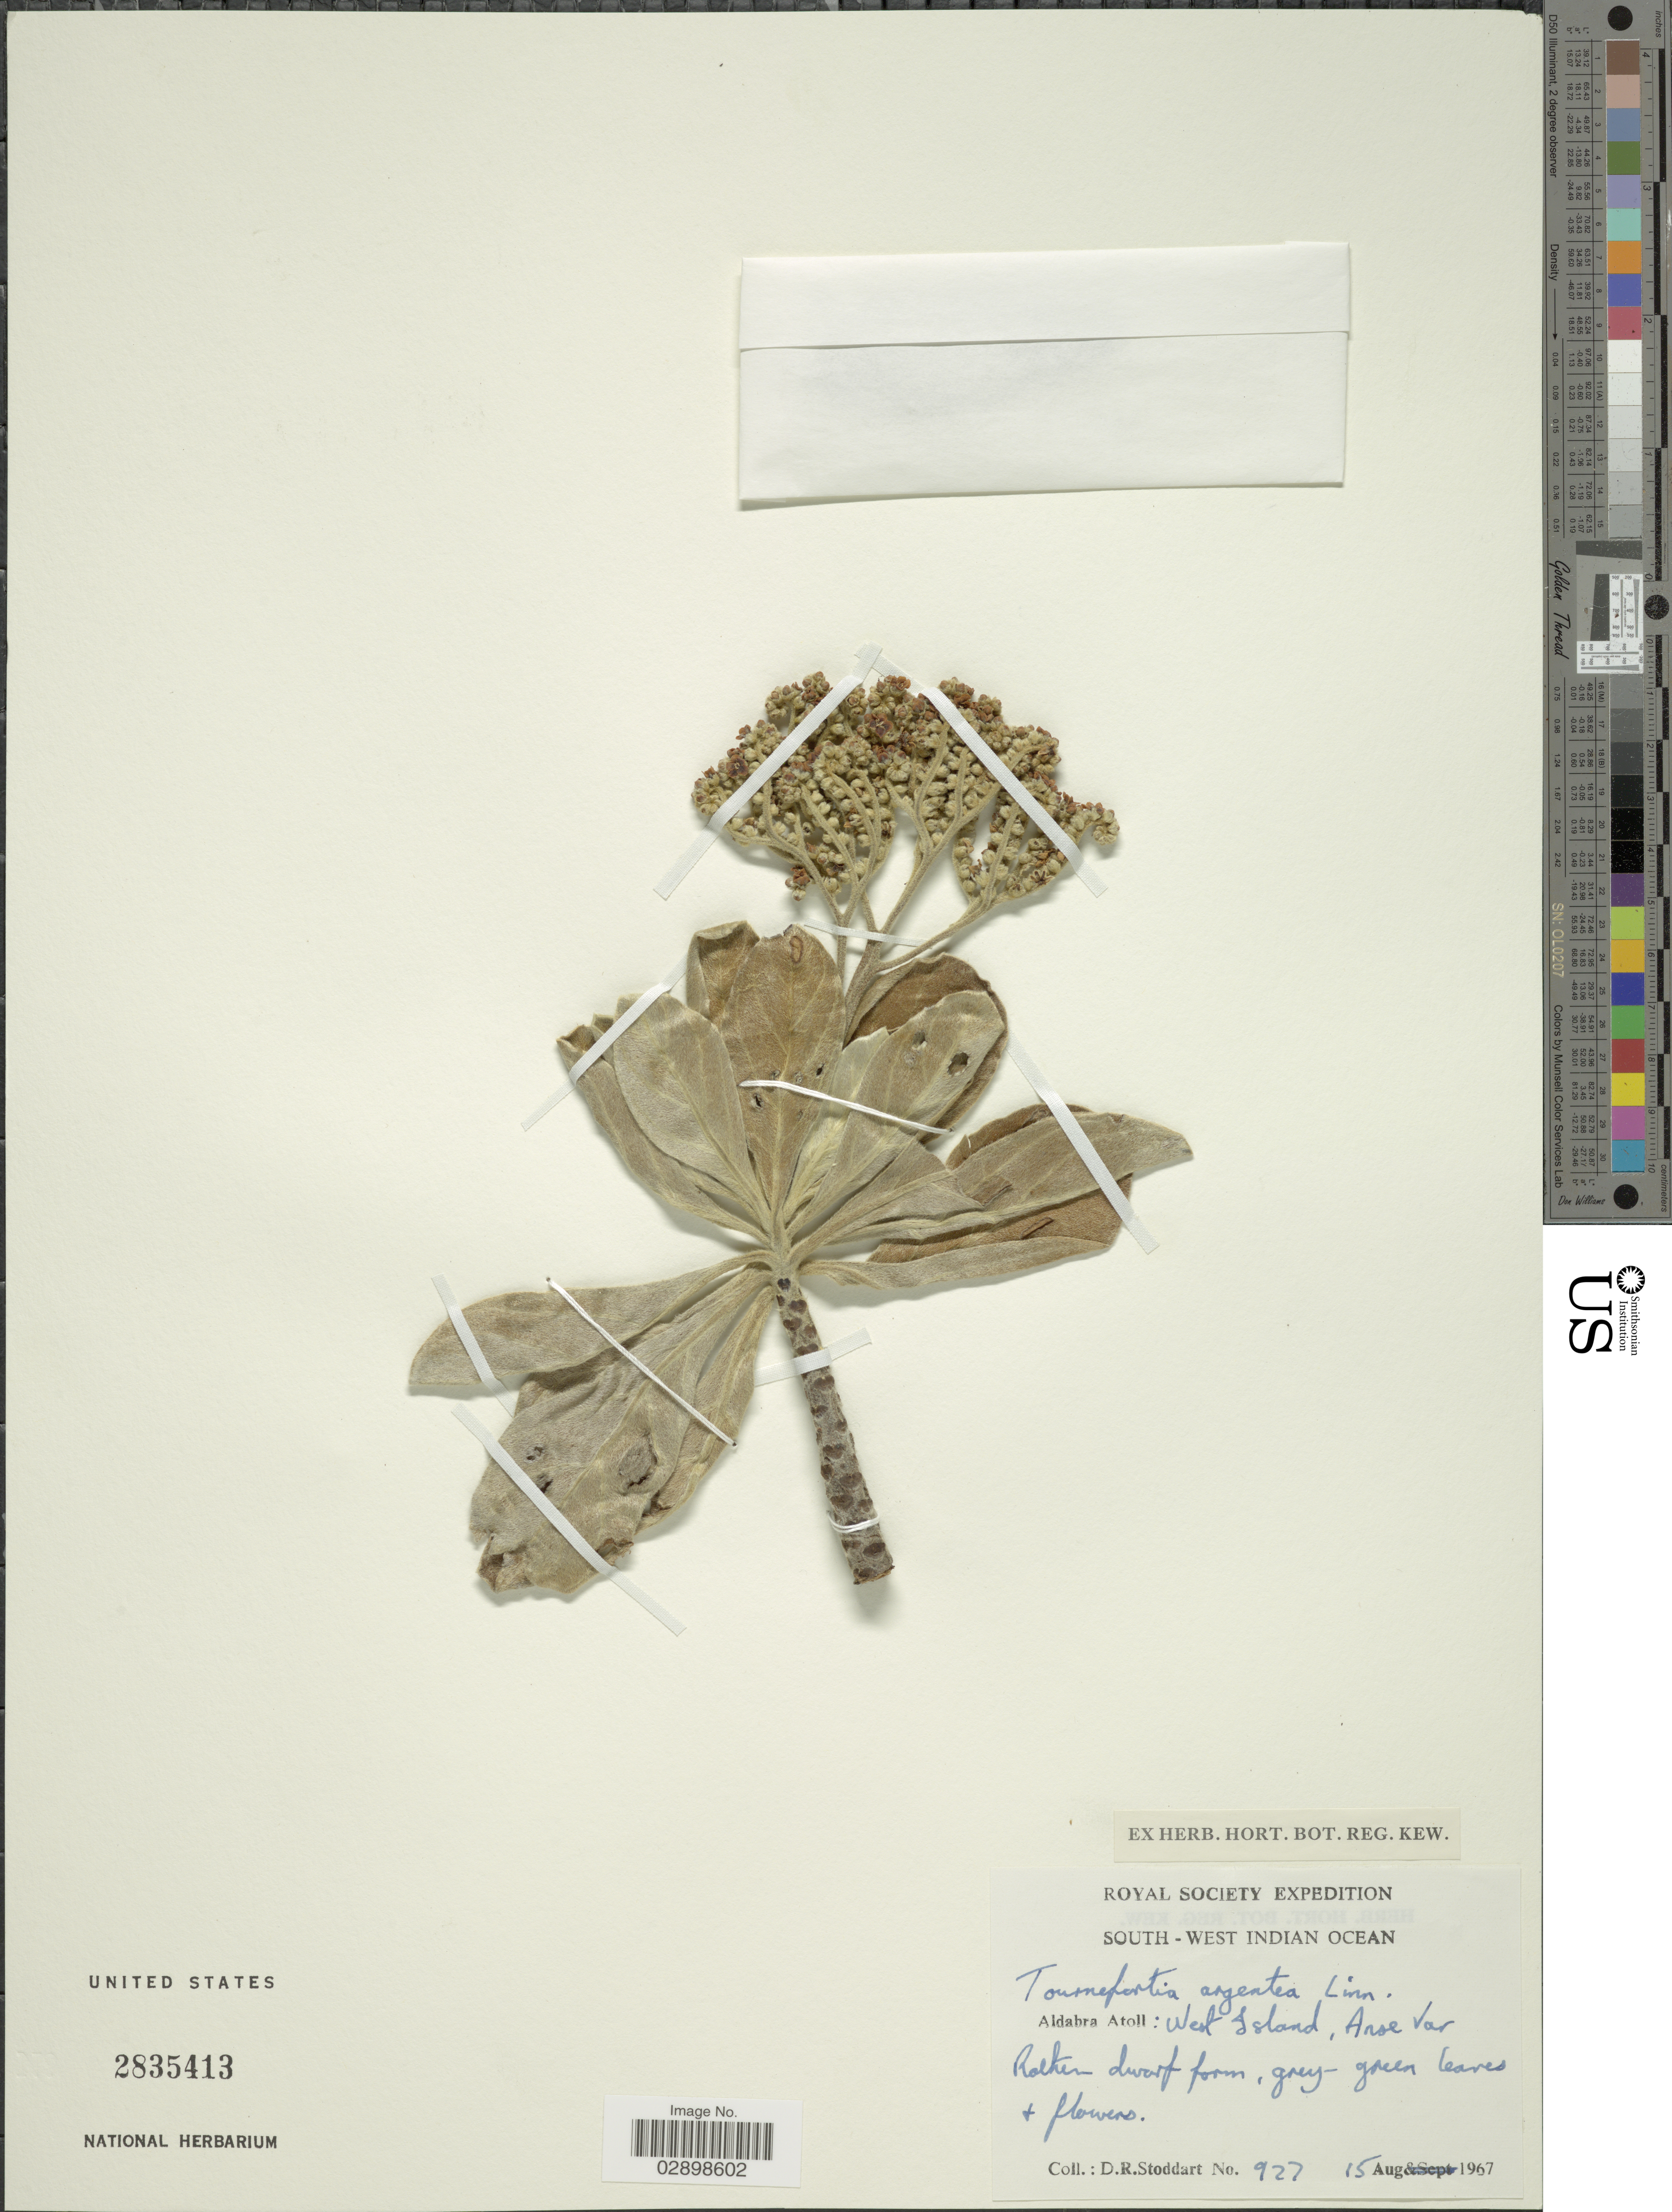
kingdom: Plantae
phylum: Tracheophyta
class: Magnoliopsida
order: Boraginales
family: Heliotropiaceae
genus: Tournefortia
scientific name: Tournefortia argentea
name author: L. f.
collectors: D. R. Stoddart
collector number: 927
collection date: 1967-08-15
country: Seychelles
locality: Royal Society. South-West Indian Ocean. Aldabra Atoll: West Island, Anse Var.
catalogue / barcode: US 2835413